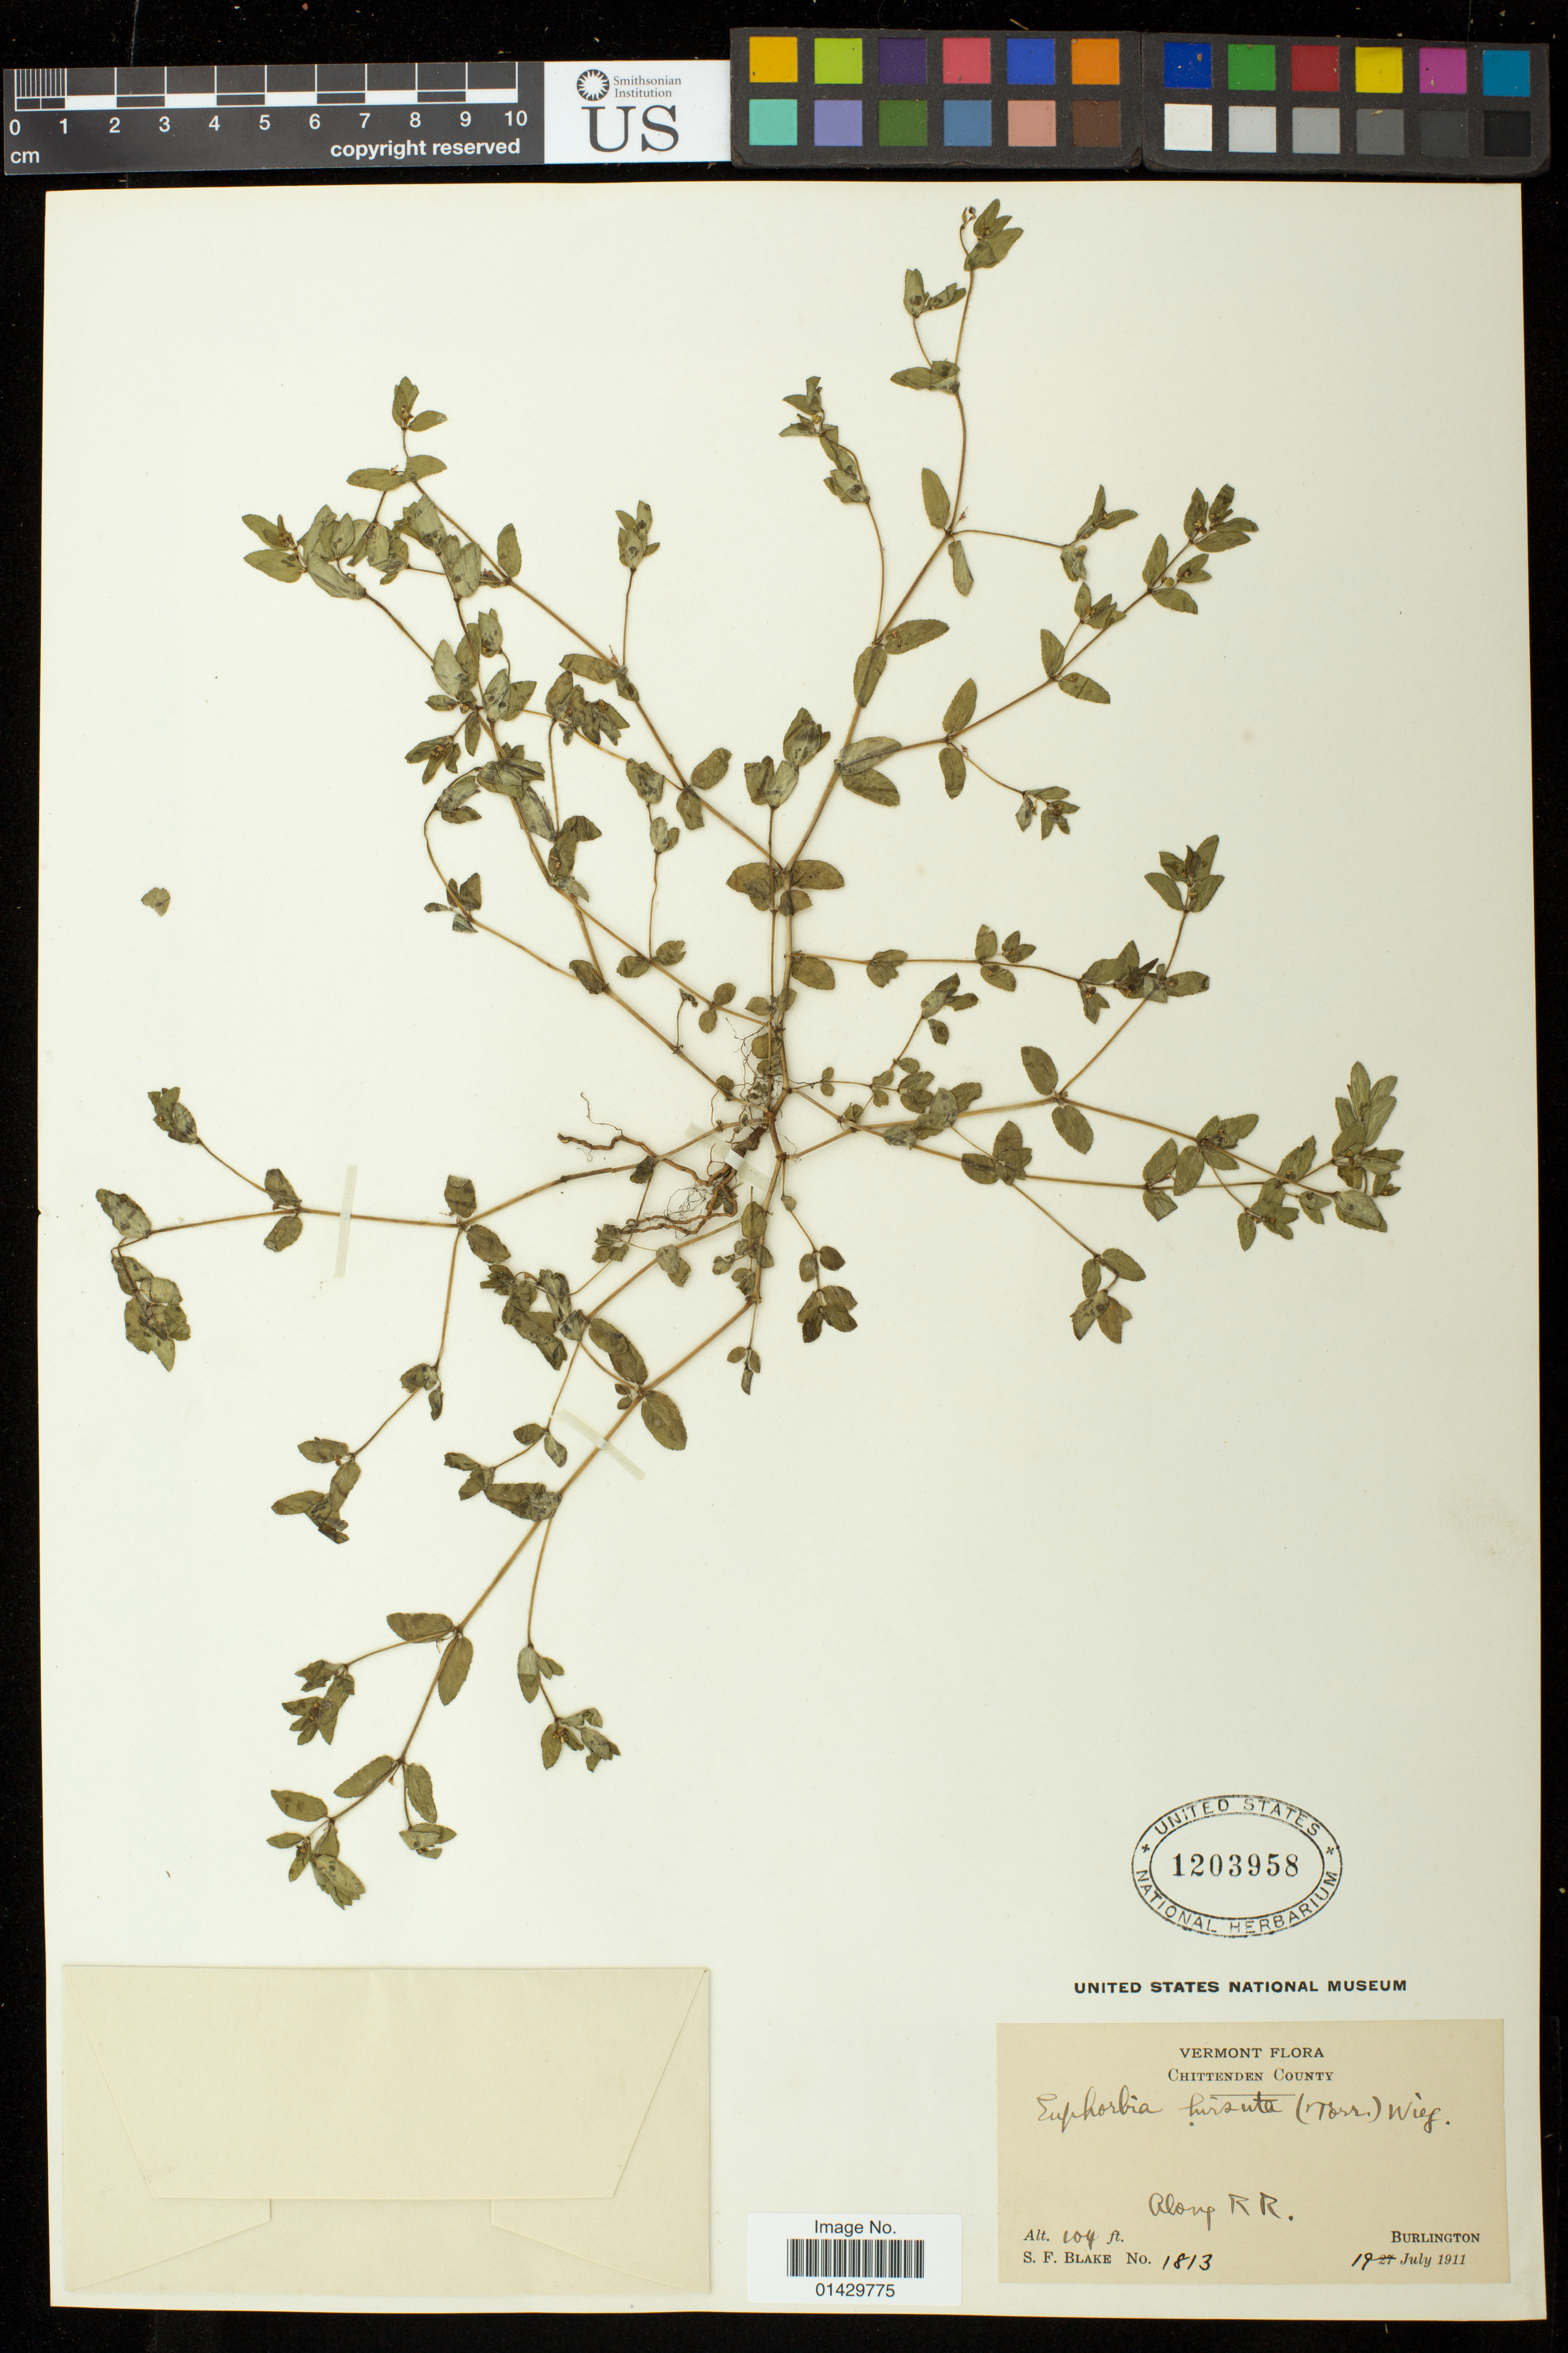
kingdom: Plantae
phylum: Tracheophyta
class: Magnoliopsida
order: Malpighiales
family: Euphorbiaceae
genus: Euphorbia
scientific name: Euphorbia vermiculata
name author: Raf.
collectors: S. Blake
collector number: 1813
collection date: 1911-07-19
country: United States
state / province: Vermont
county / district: Chittenden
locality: Burlington; along RR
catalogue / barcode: US 1203958